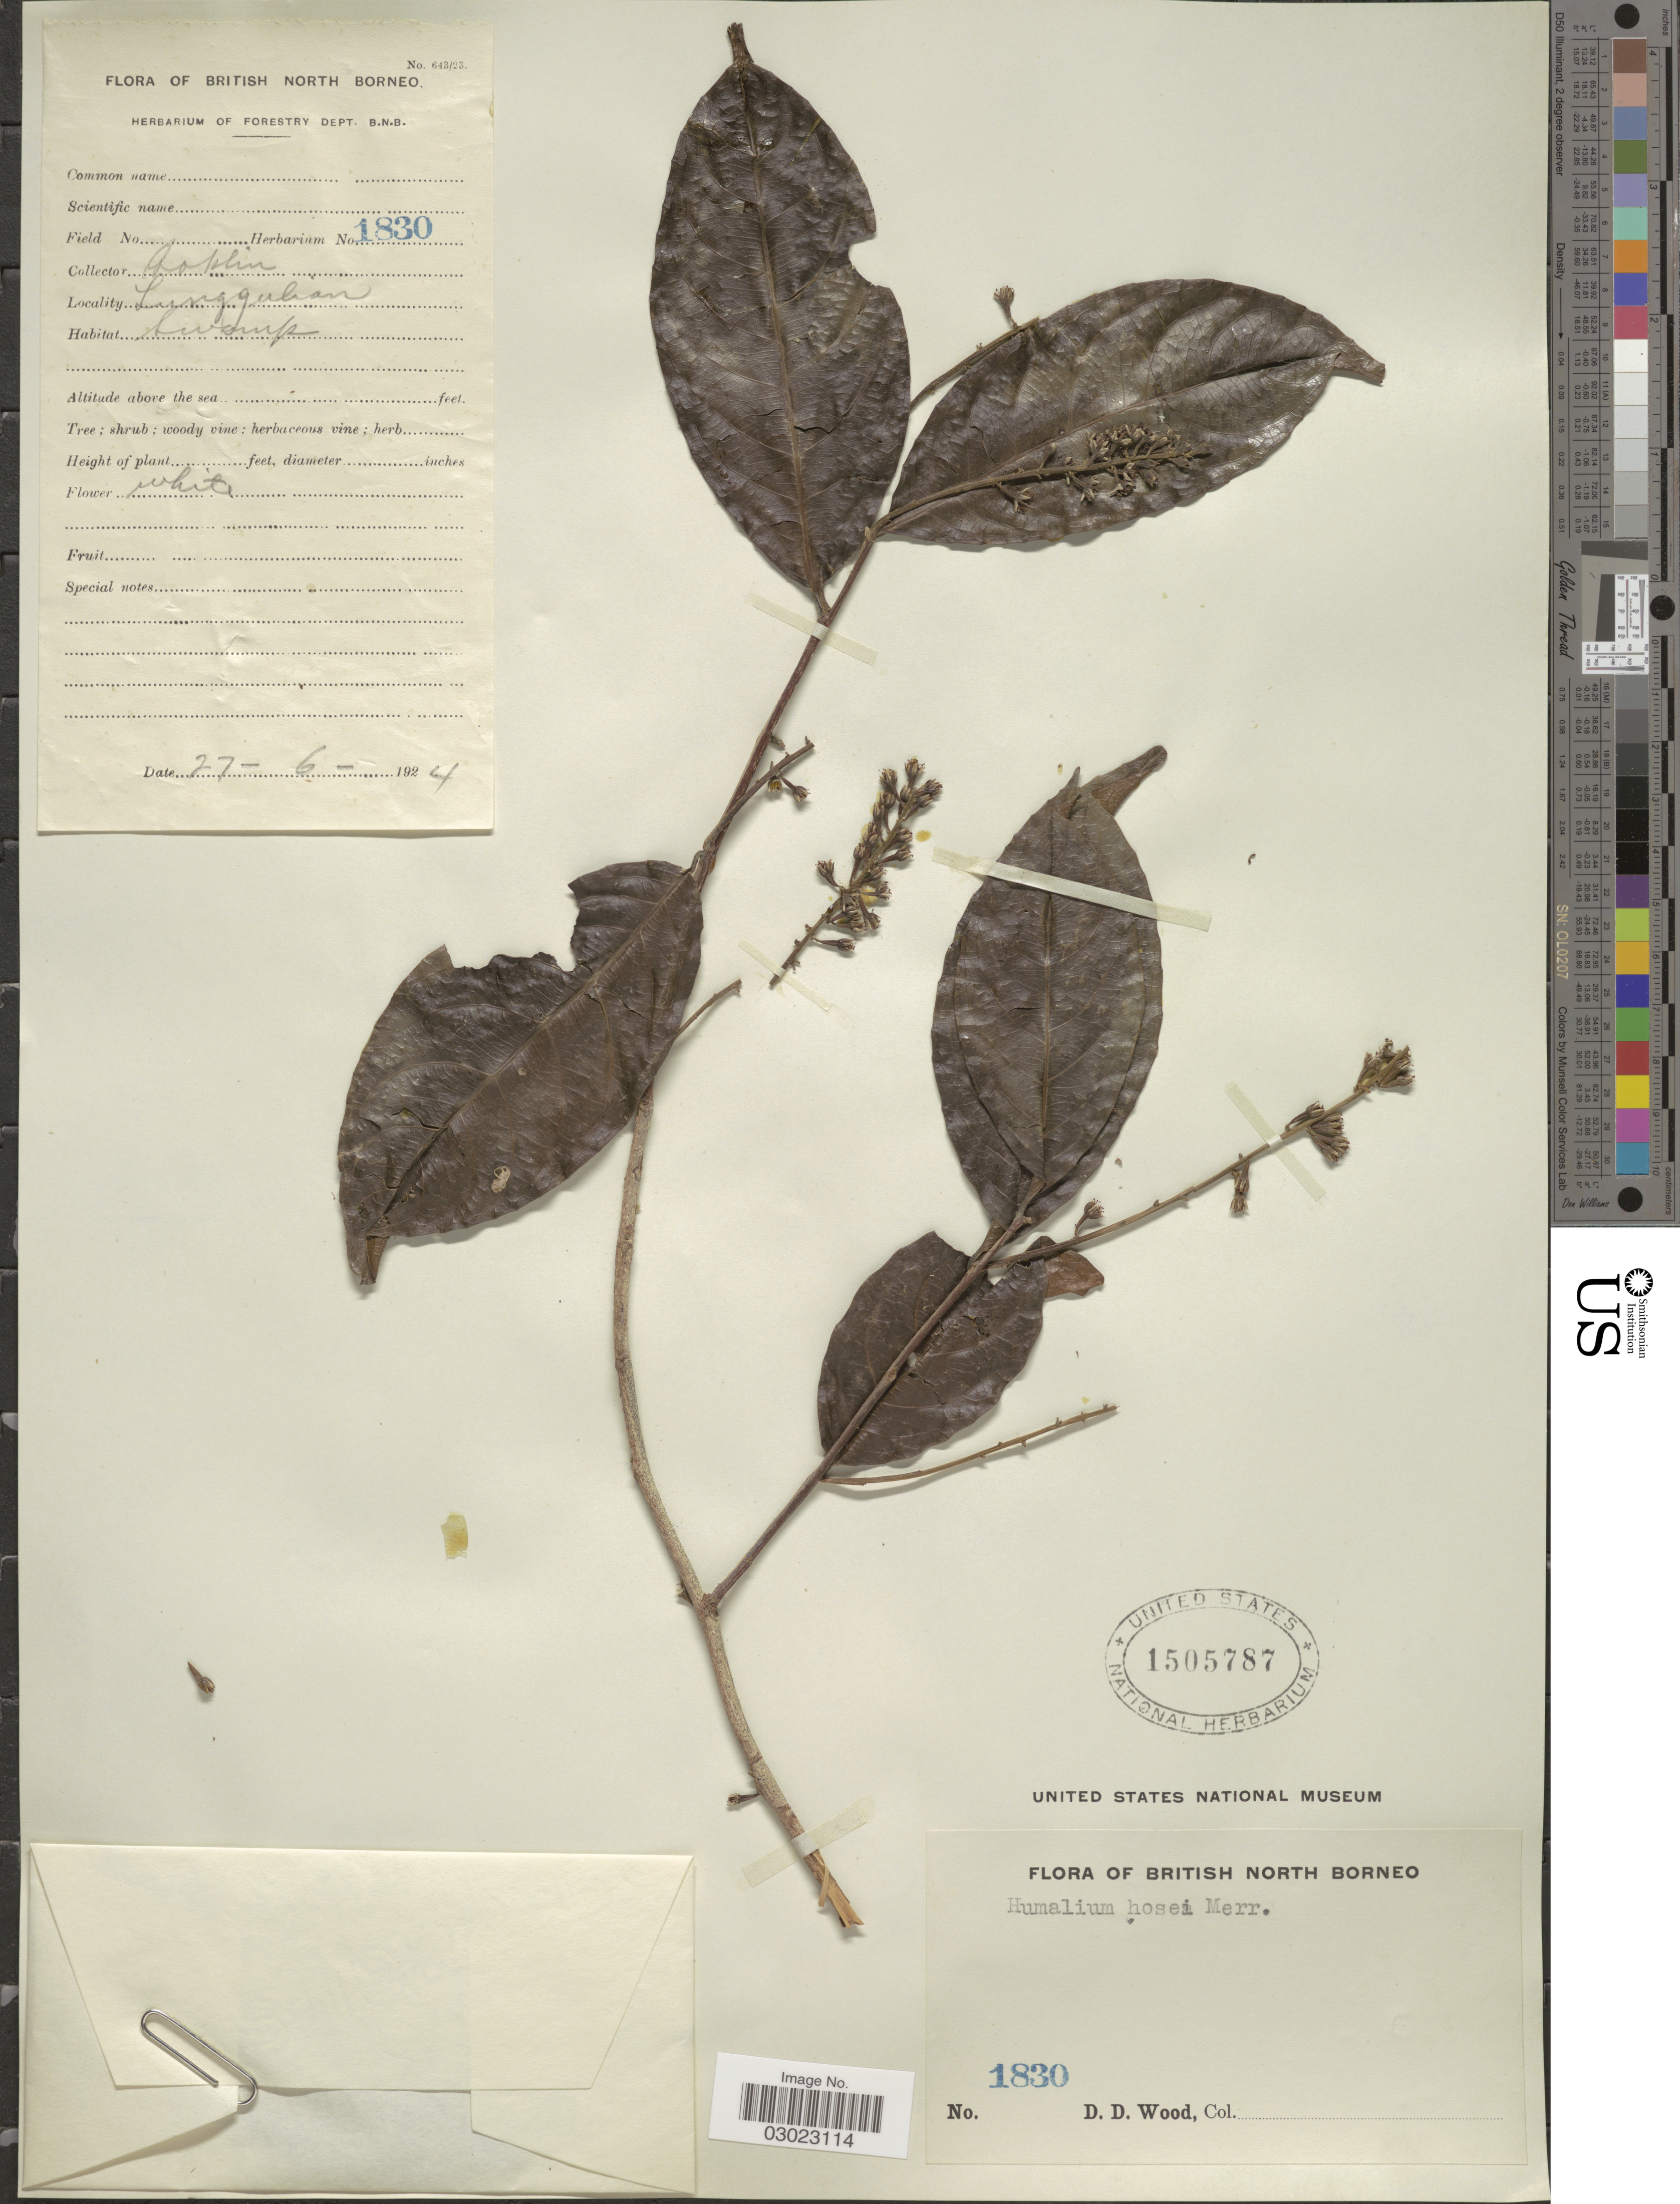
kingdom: Plantae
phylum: Tracheophyta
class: Magnoliopsida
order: Malpighiales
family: Salicaceae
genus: Homalium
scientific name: Homalium hosei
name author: Merr.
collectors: D. Wood & Goklin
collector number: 1830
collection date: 1924-06-27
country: Malaysia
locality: British North Borneo. Lunggulian [interpreted].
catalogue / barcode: US 1505787